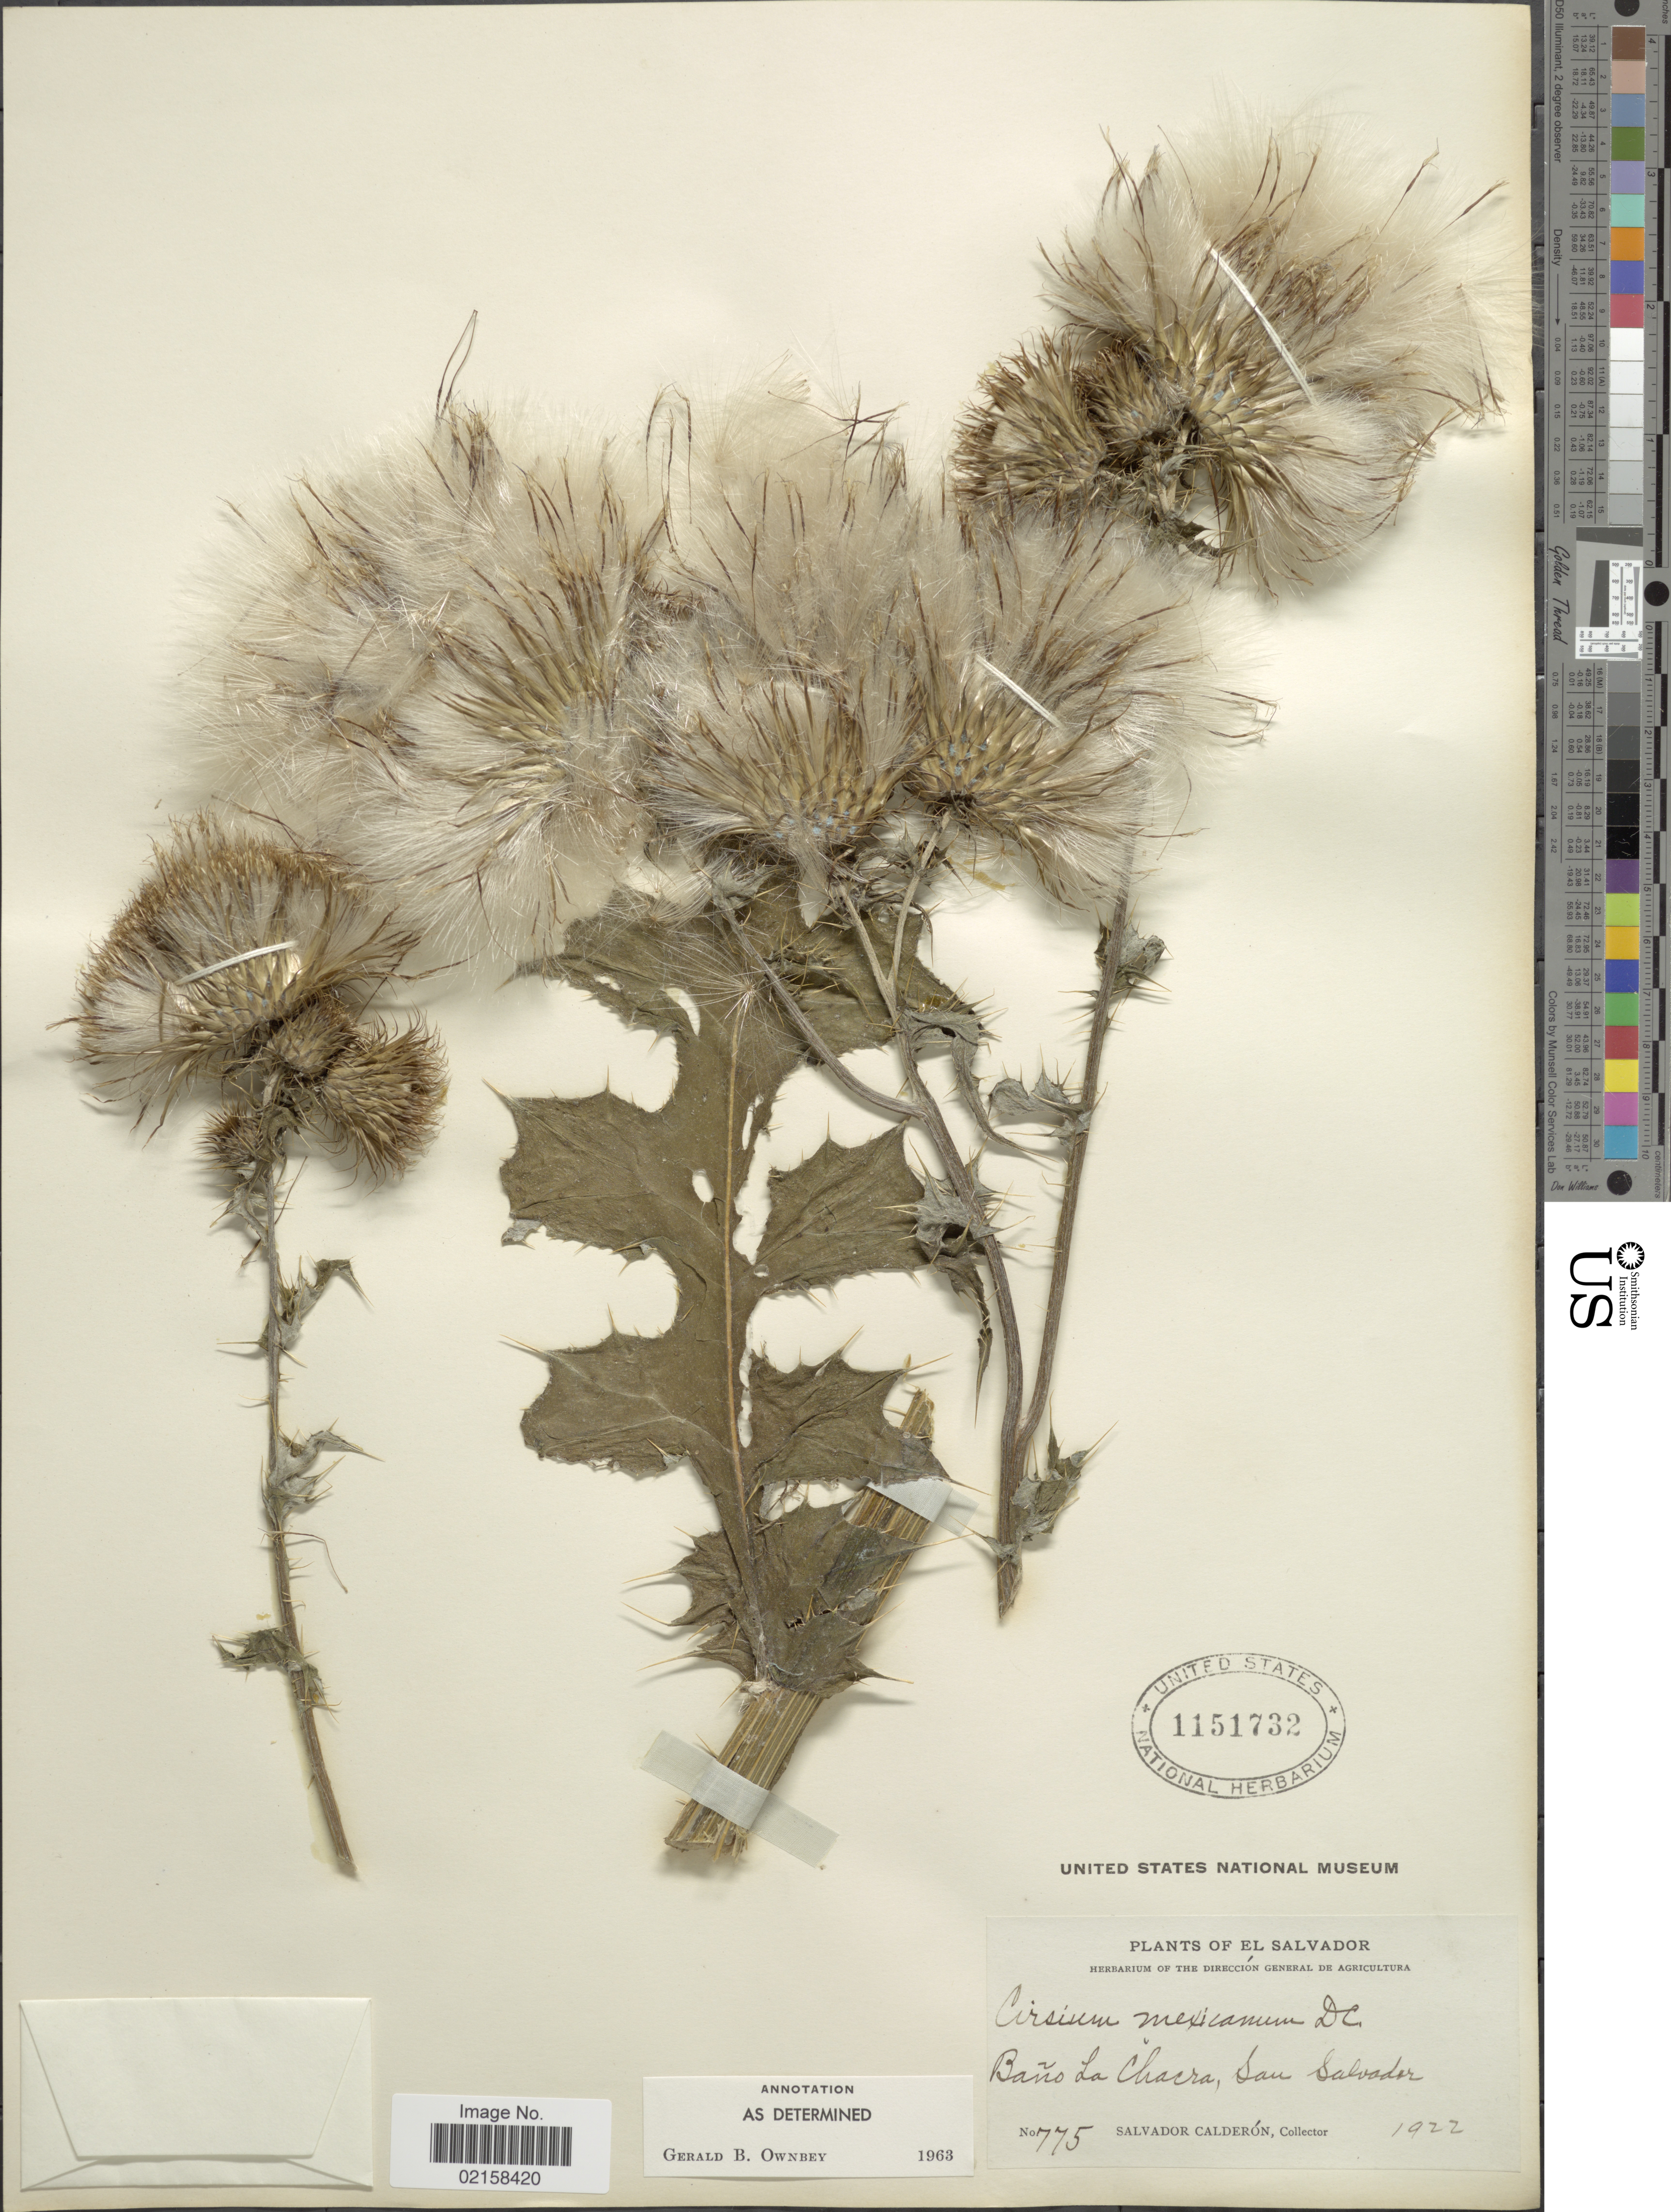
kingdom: Plantae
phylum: Tracheophyta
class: Magnoliopsida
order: Asterales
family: Asteraceae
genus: Cirsium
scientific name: Cirsium mexicanum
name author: DC.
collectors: S. Calderón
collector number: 775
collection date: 1922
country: El Salvador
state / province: San Salvador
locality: Baño de Chacra.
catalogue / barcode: US 1151732